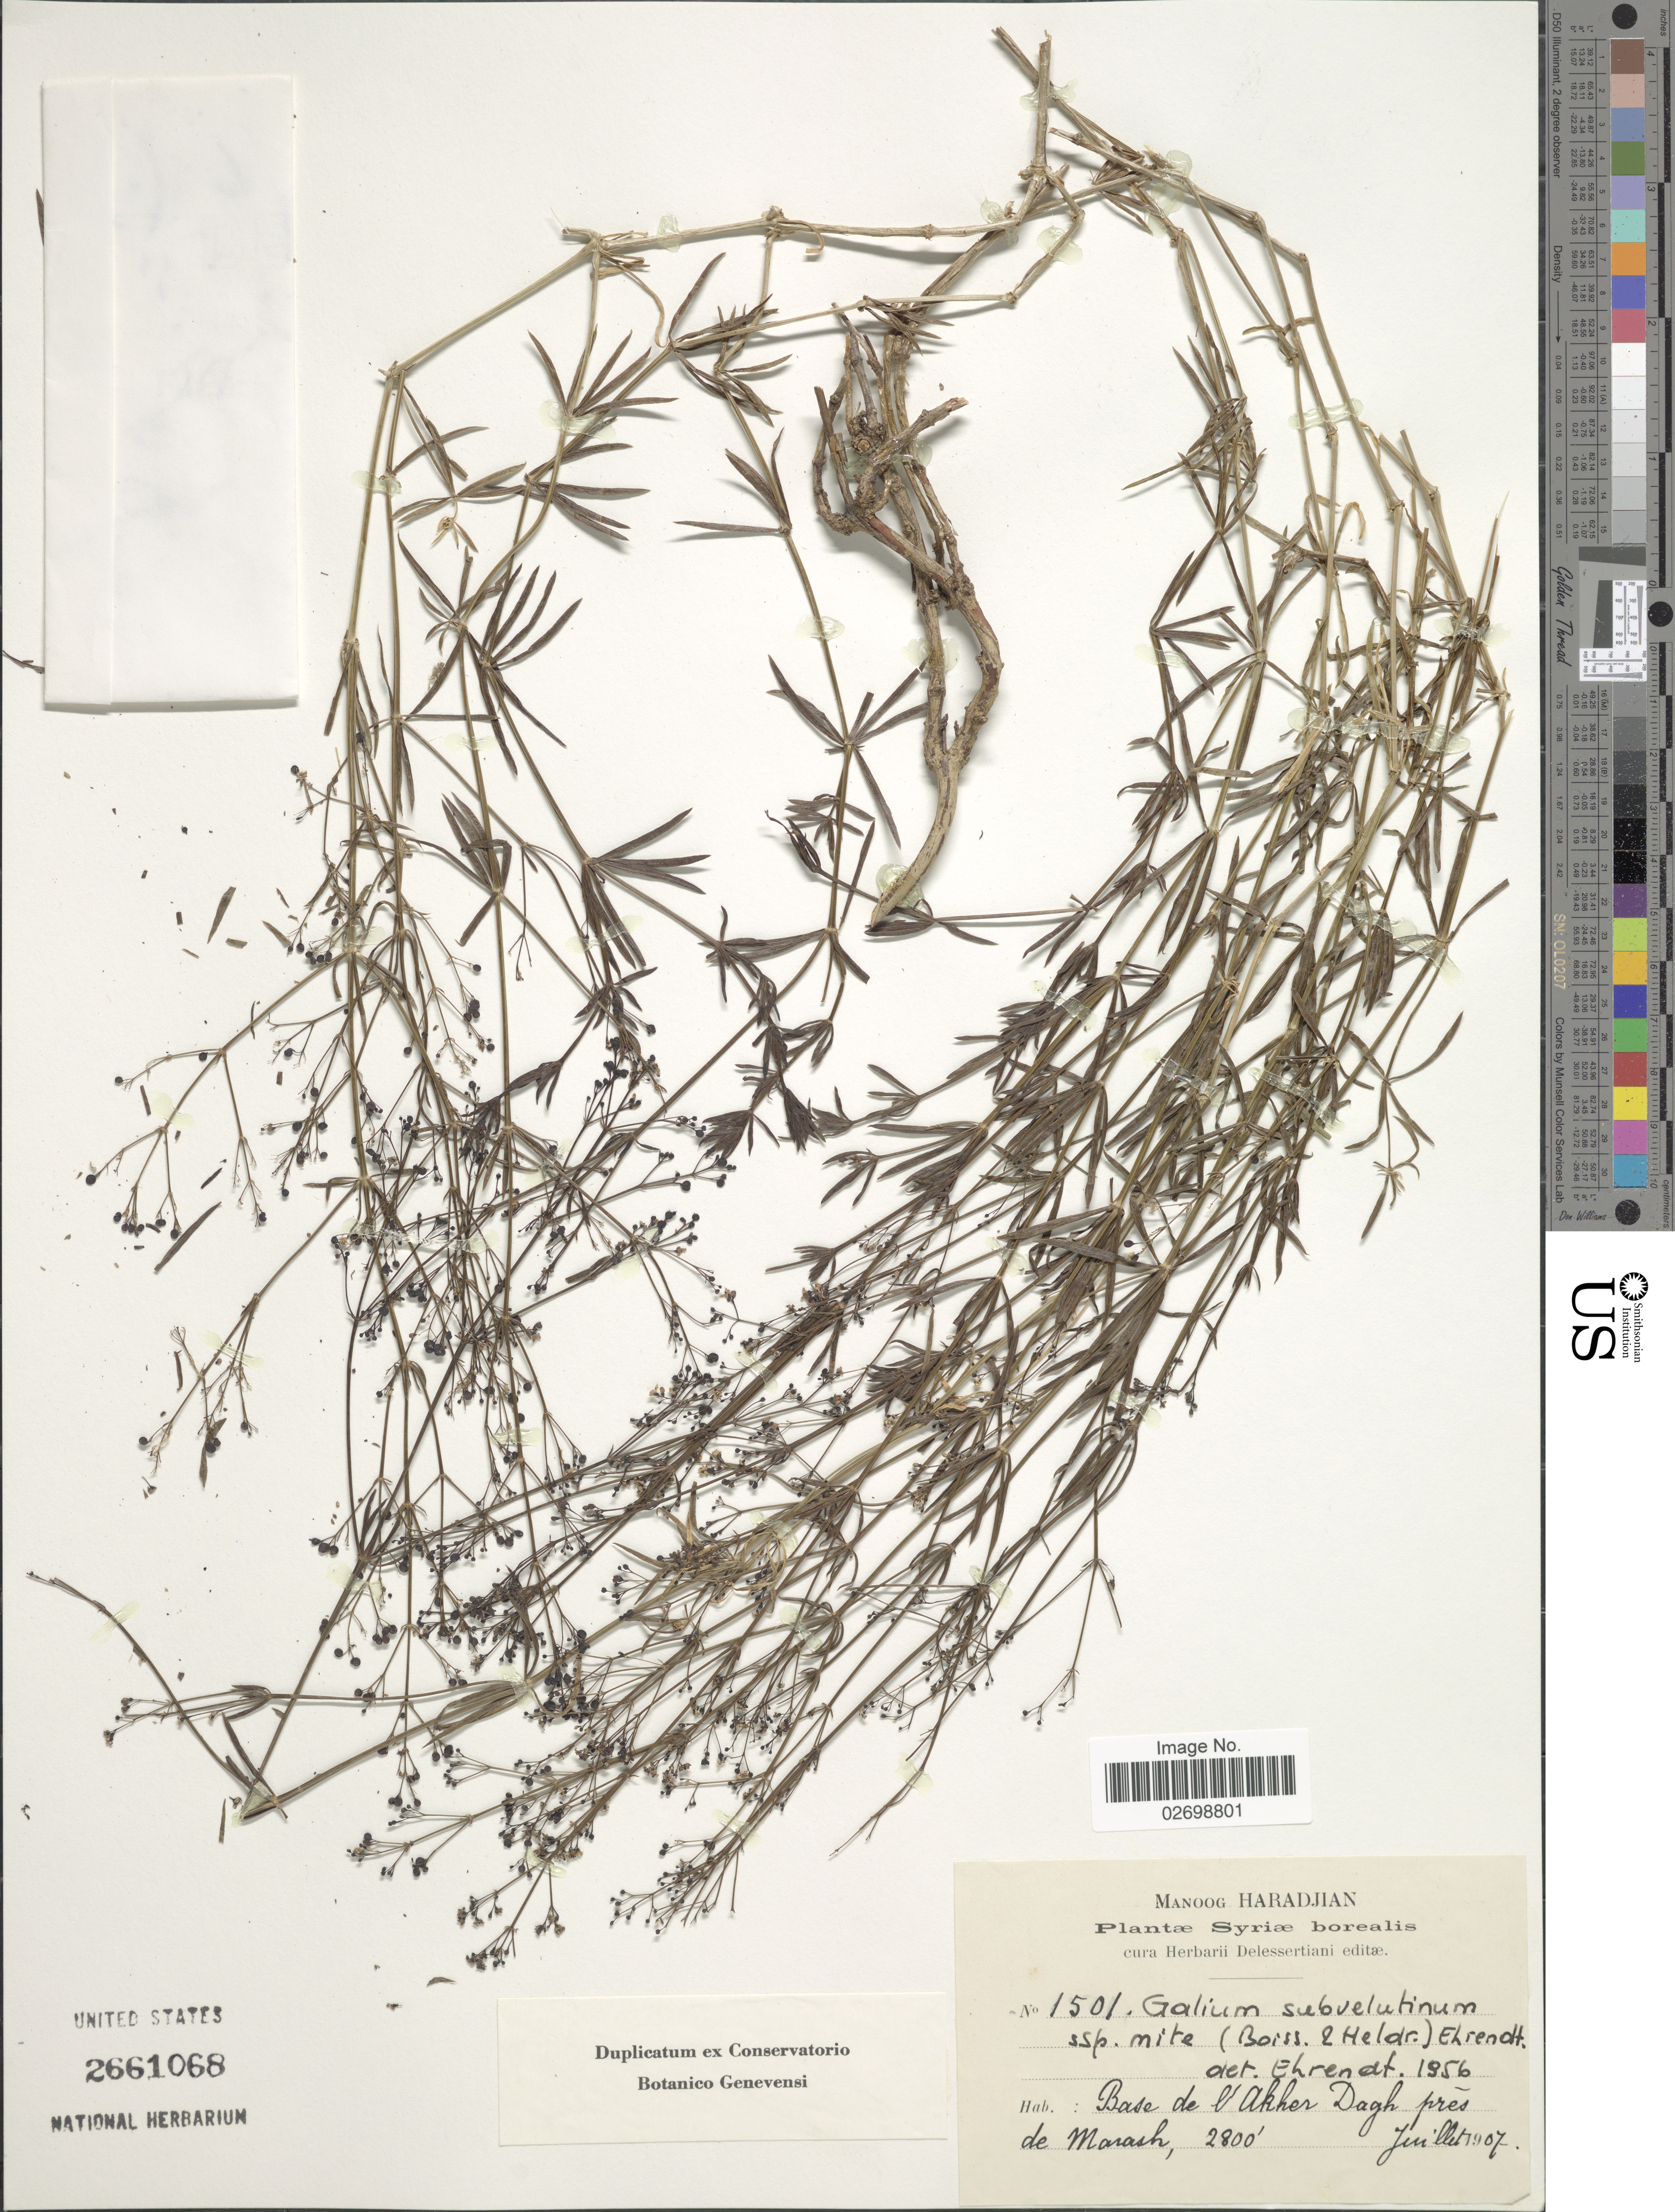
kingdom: Plantae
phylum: Tracheophyta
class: Magnoliopsida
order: Gentianales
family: Rubiaceae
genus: Galium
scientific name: Galium subvelutinum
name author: (DC.) K. Koch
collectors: M. Haradjian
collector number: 1501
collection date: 1907-07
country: Syria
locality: Syriae borealis, Base de l' Akker Dagh pres de Marash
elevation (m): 853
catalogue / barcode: US 2661068